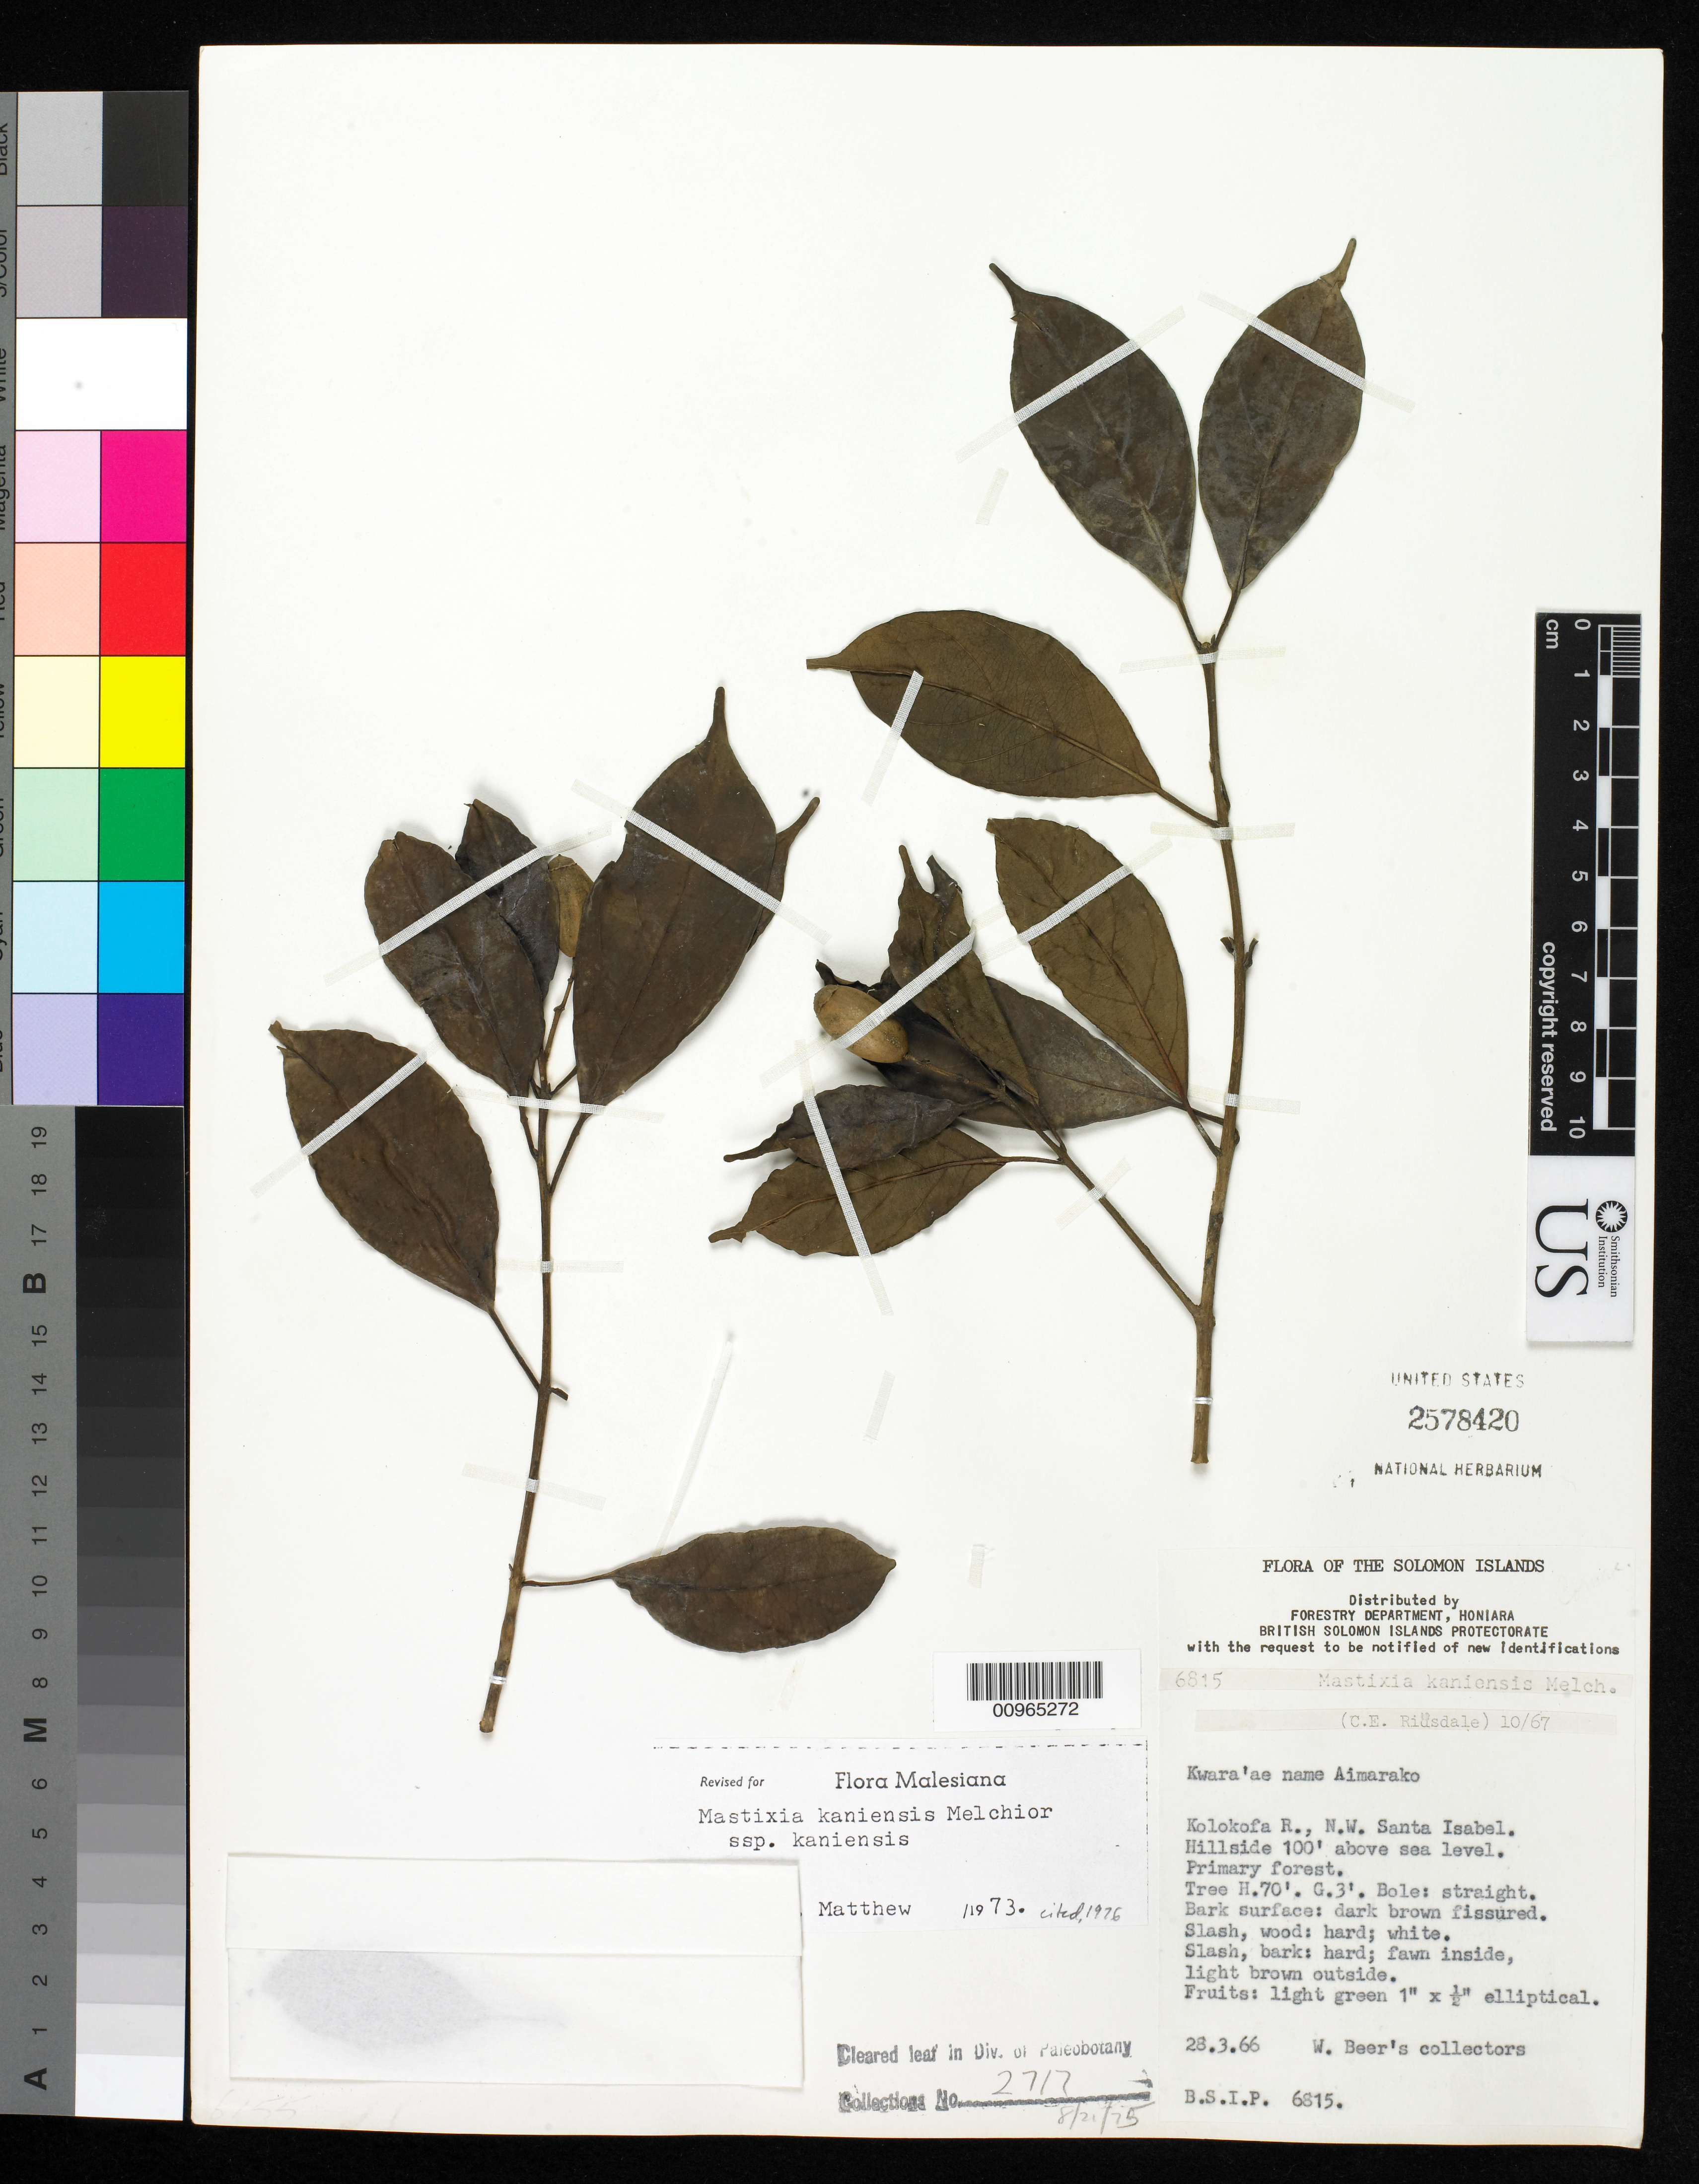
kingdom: Plantae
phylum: Tracheophyta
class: Magnoliopsida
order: Cornales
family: Nyssaceae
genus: Mastixia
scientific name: Mastixia kaniensis subsp. kaniensis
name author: Melch.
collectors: W. Beer's Collectors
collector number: BSIP 6815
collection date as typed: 28 Mar 1966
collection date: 1966-03-28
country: Solomon Islands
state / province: Isabel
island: Santa Isabel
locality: Kolokofa R., NW Santa Ysabel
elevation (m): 30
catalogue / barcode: US 2578420